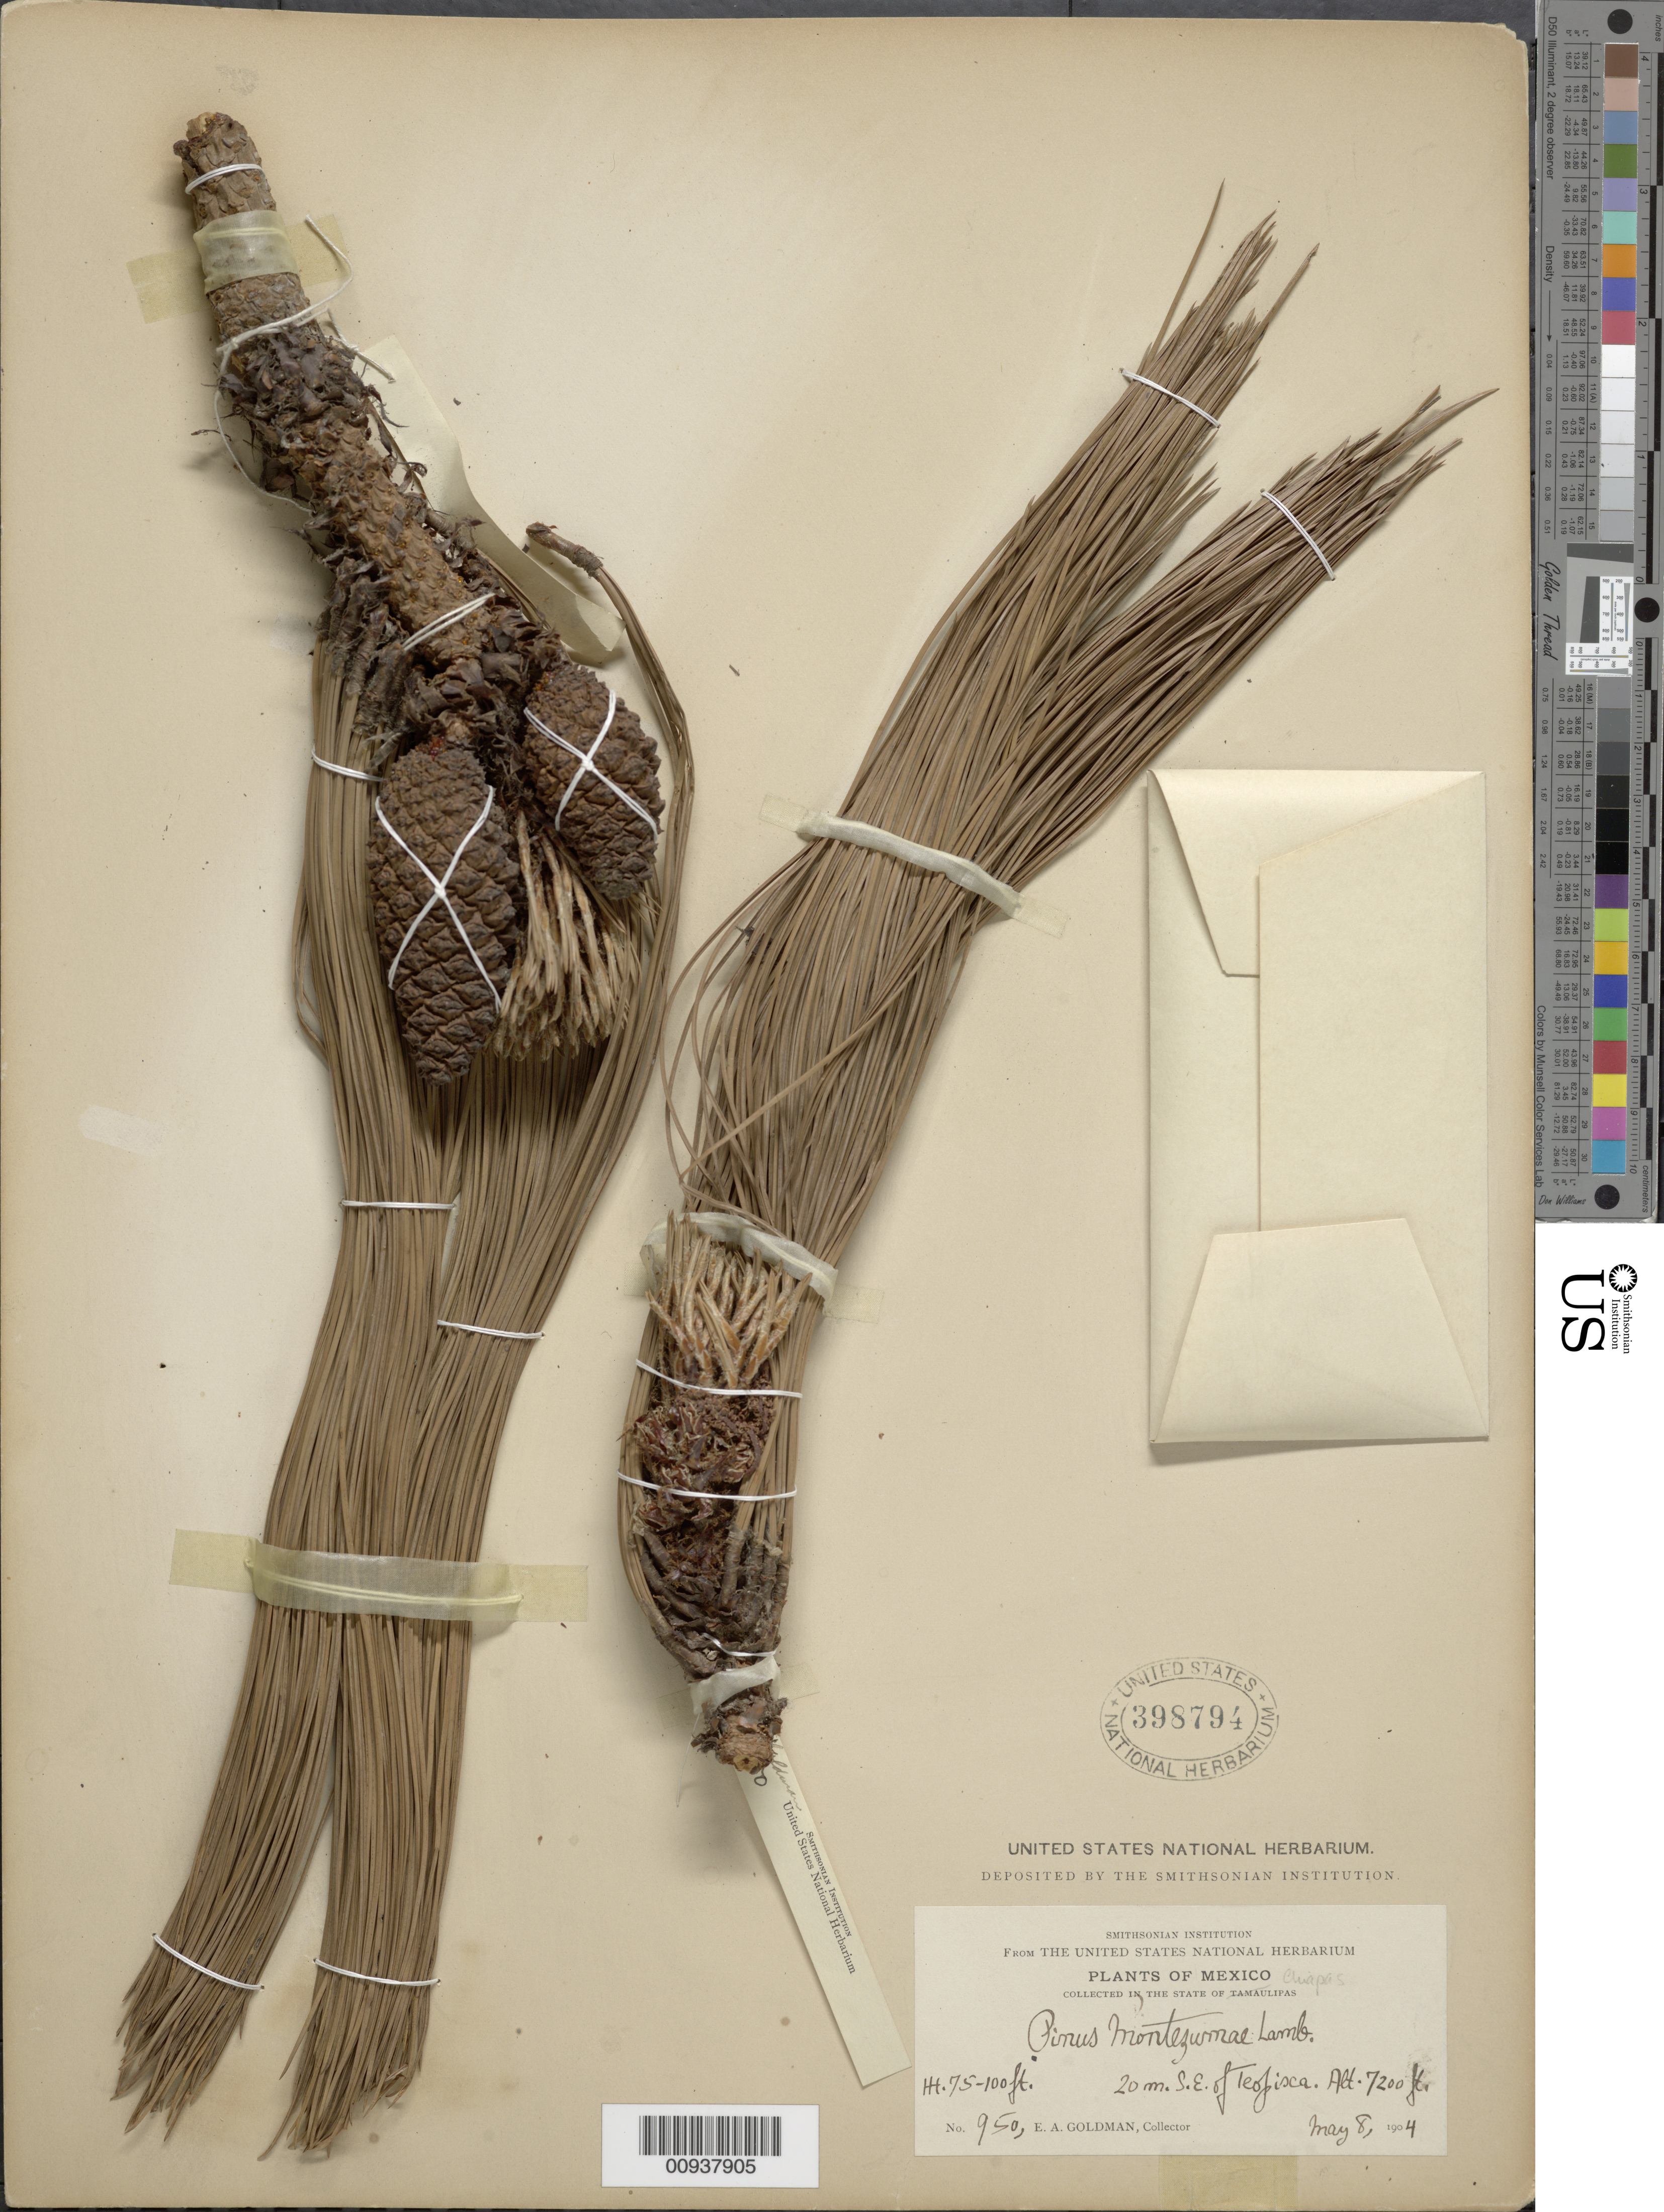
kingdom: Plantae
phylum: Tracheophyta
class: Pinopsida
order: Pinales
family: Pinaceae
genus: Pinus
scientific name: Pinus montezumae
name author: Lamb.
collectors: E. A. Goldman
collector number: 950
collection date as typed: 08 May 1904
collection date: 1904-05-08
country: Mexico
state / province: Chiapas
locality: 20 mi. SE of Teopisca.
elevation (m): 2195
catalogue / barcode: US 398794